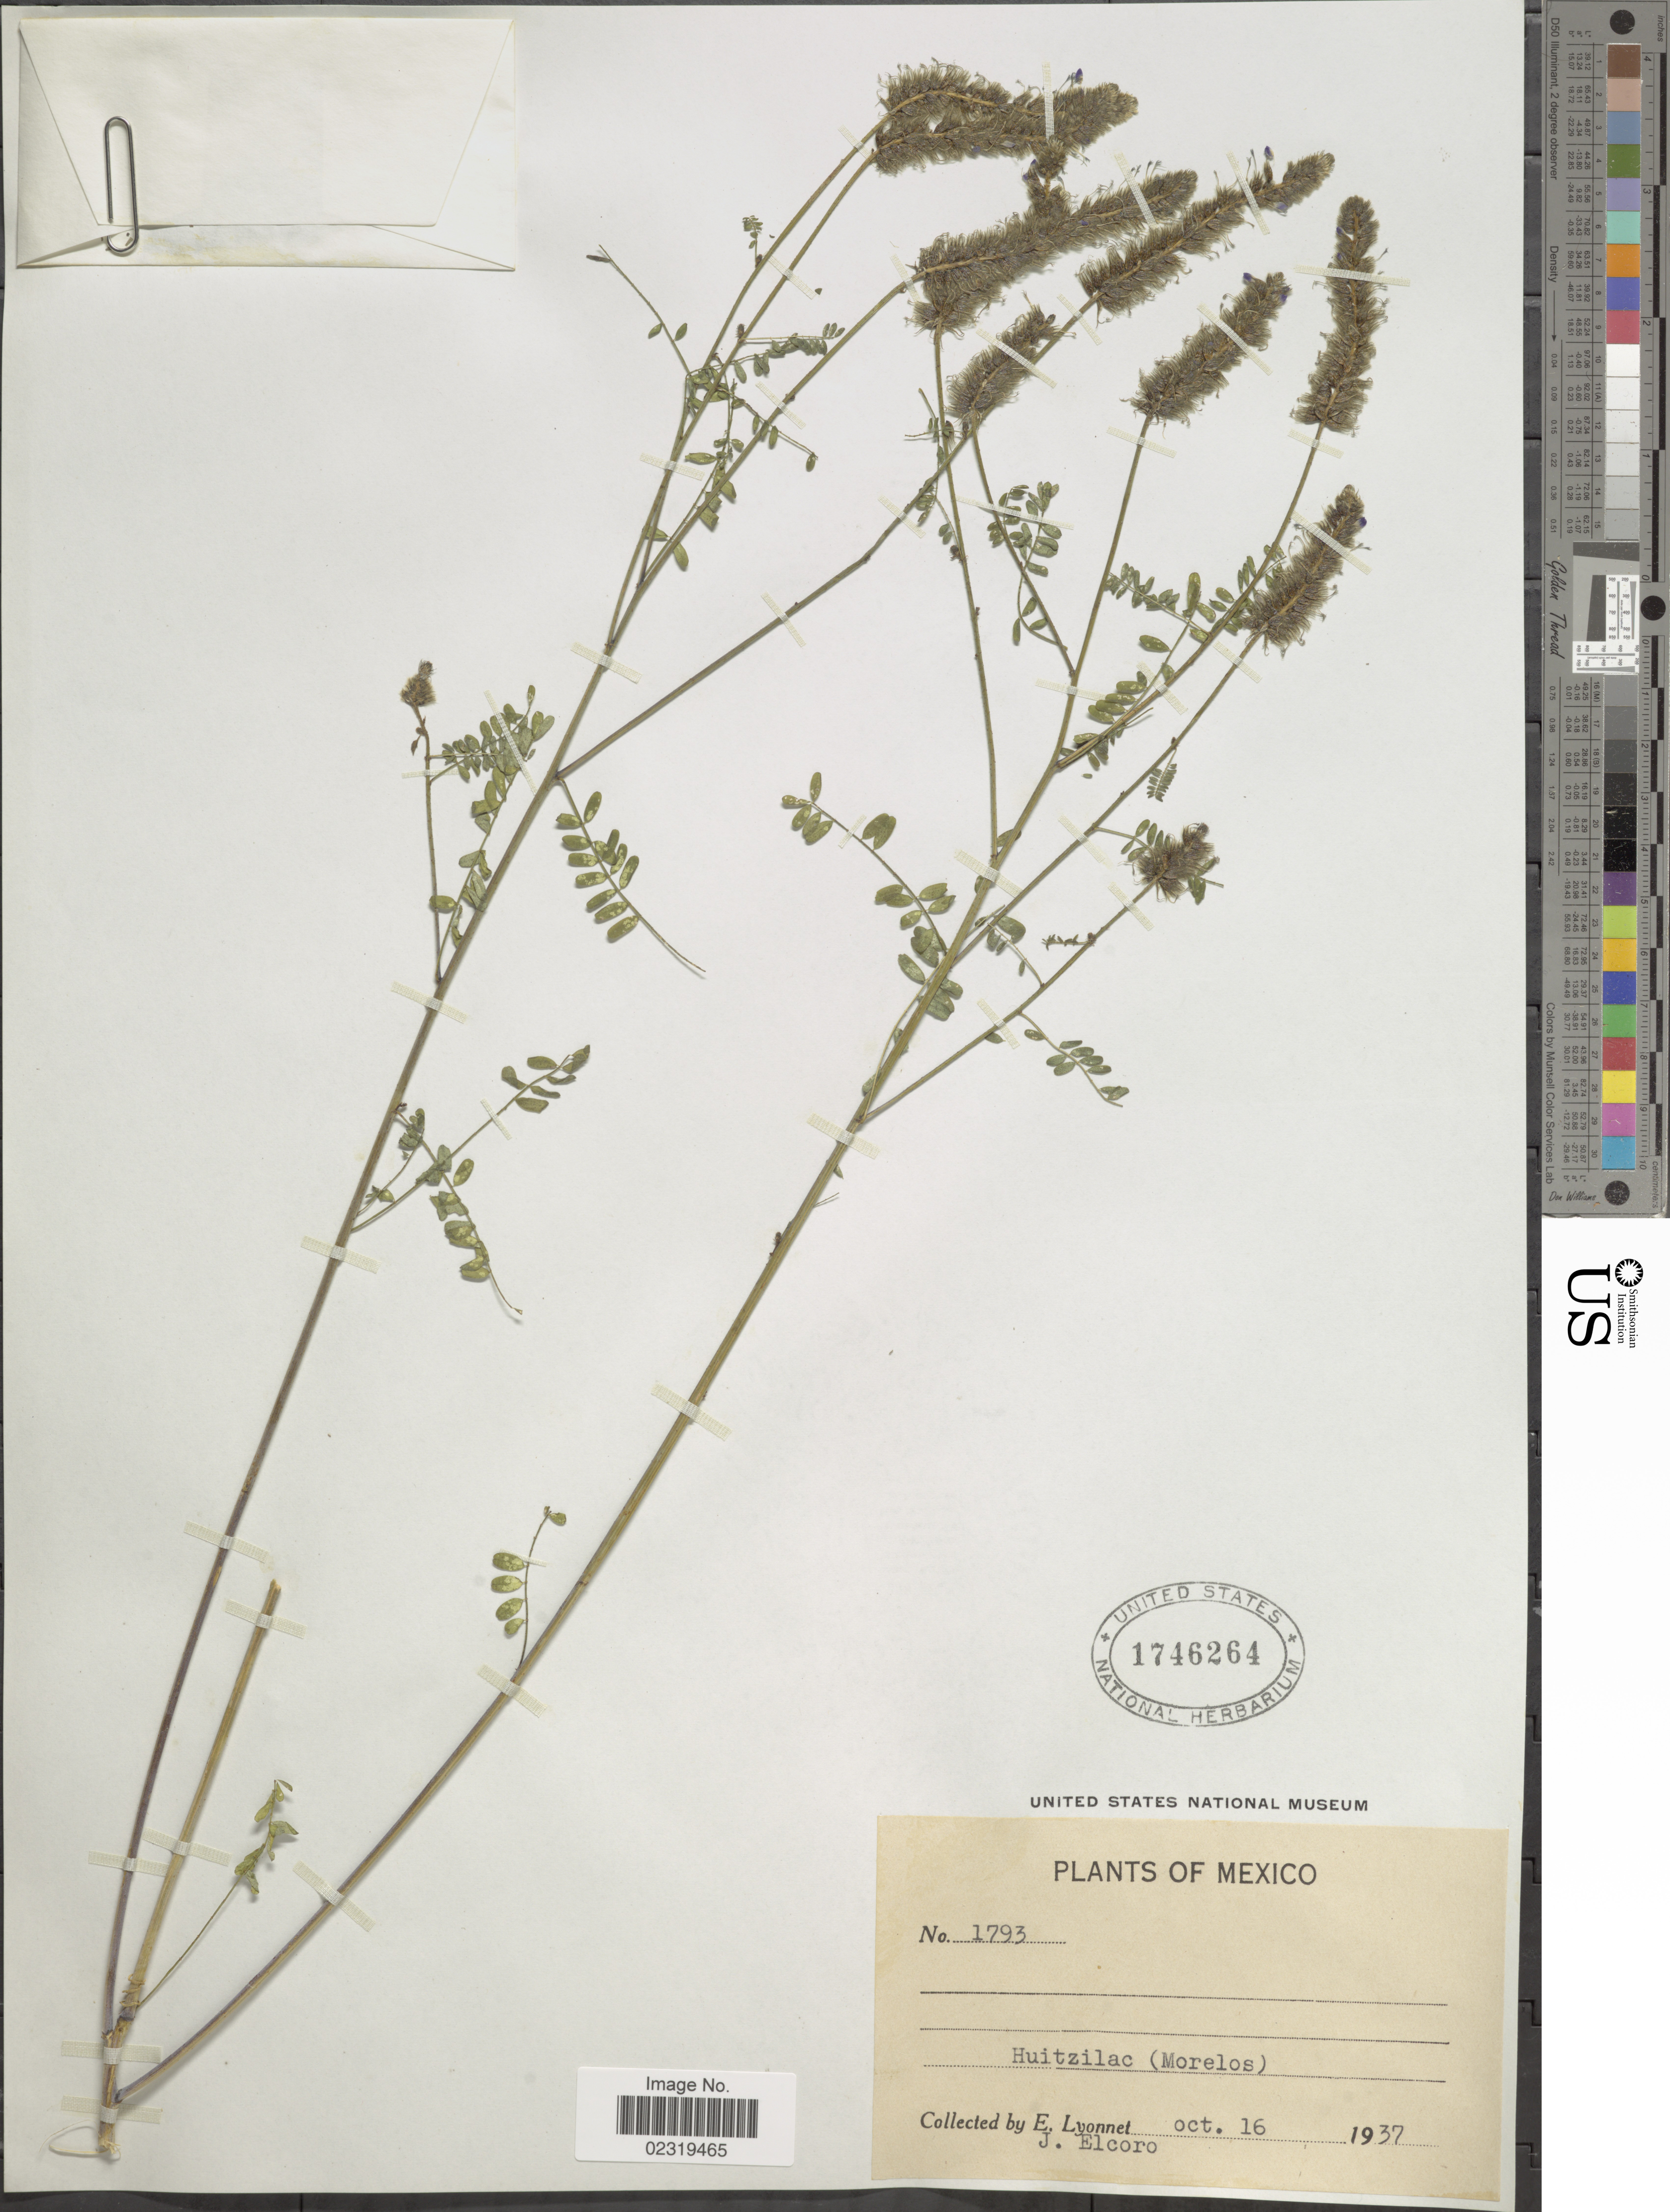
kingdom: Plantae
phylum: Tracheophyta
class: Magnoliopsida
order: Fabales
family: Fabaceae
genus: Dalea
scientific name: Dalea leporina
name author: (Aiton) Bullock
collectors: E. Lyonnet & J. Elcoro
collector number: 1793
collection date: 1937-10-16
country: Mexico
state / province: Morelos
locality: Huitzilac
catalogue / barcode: US 1746264